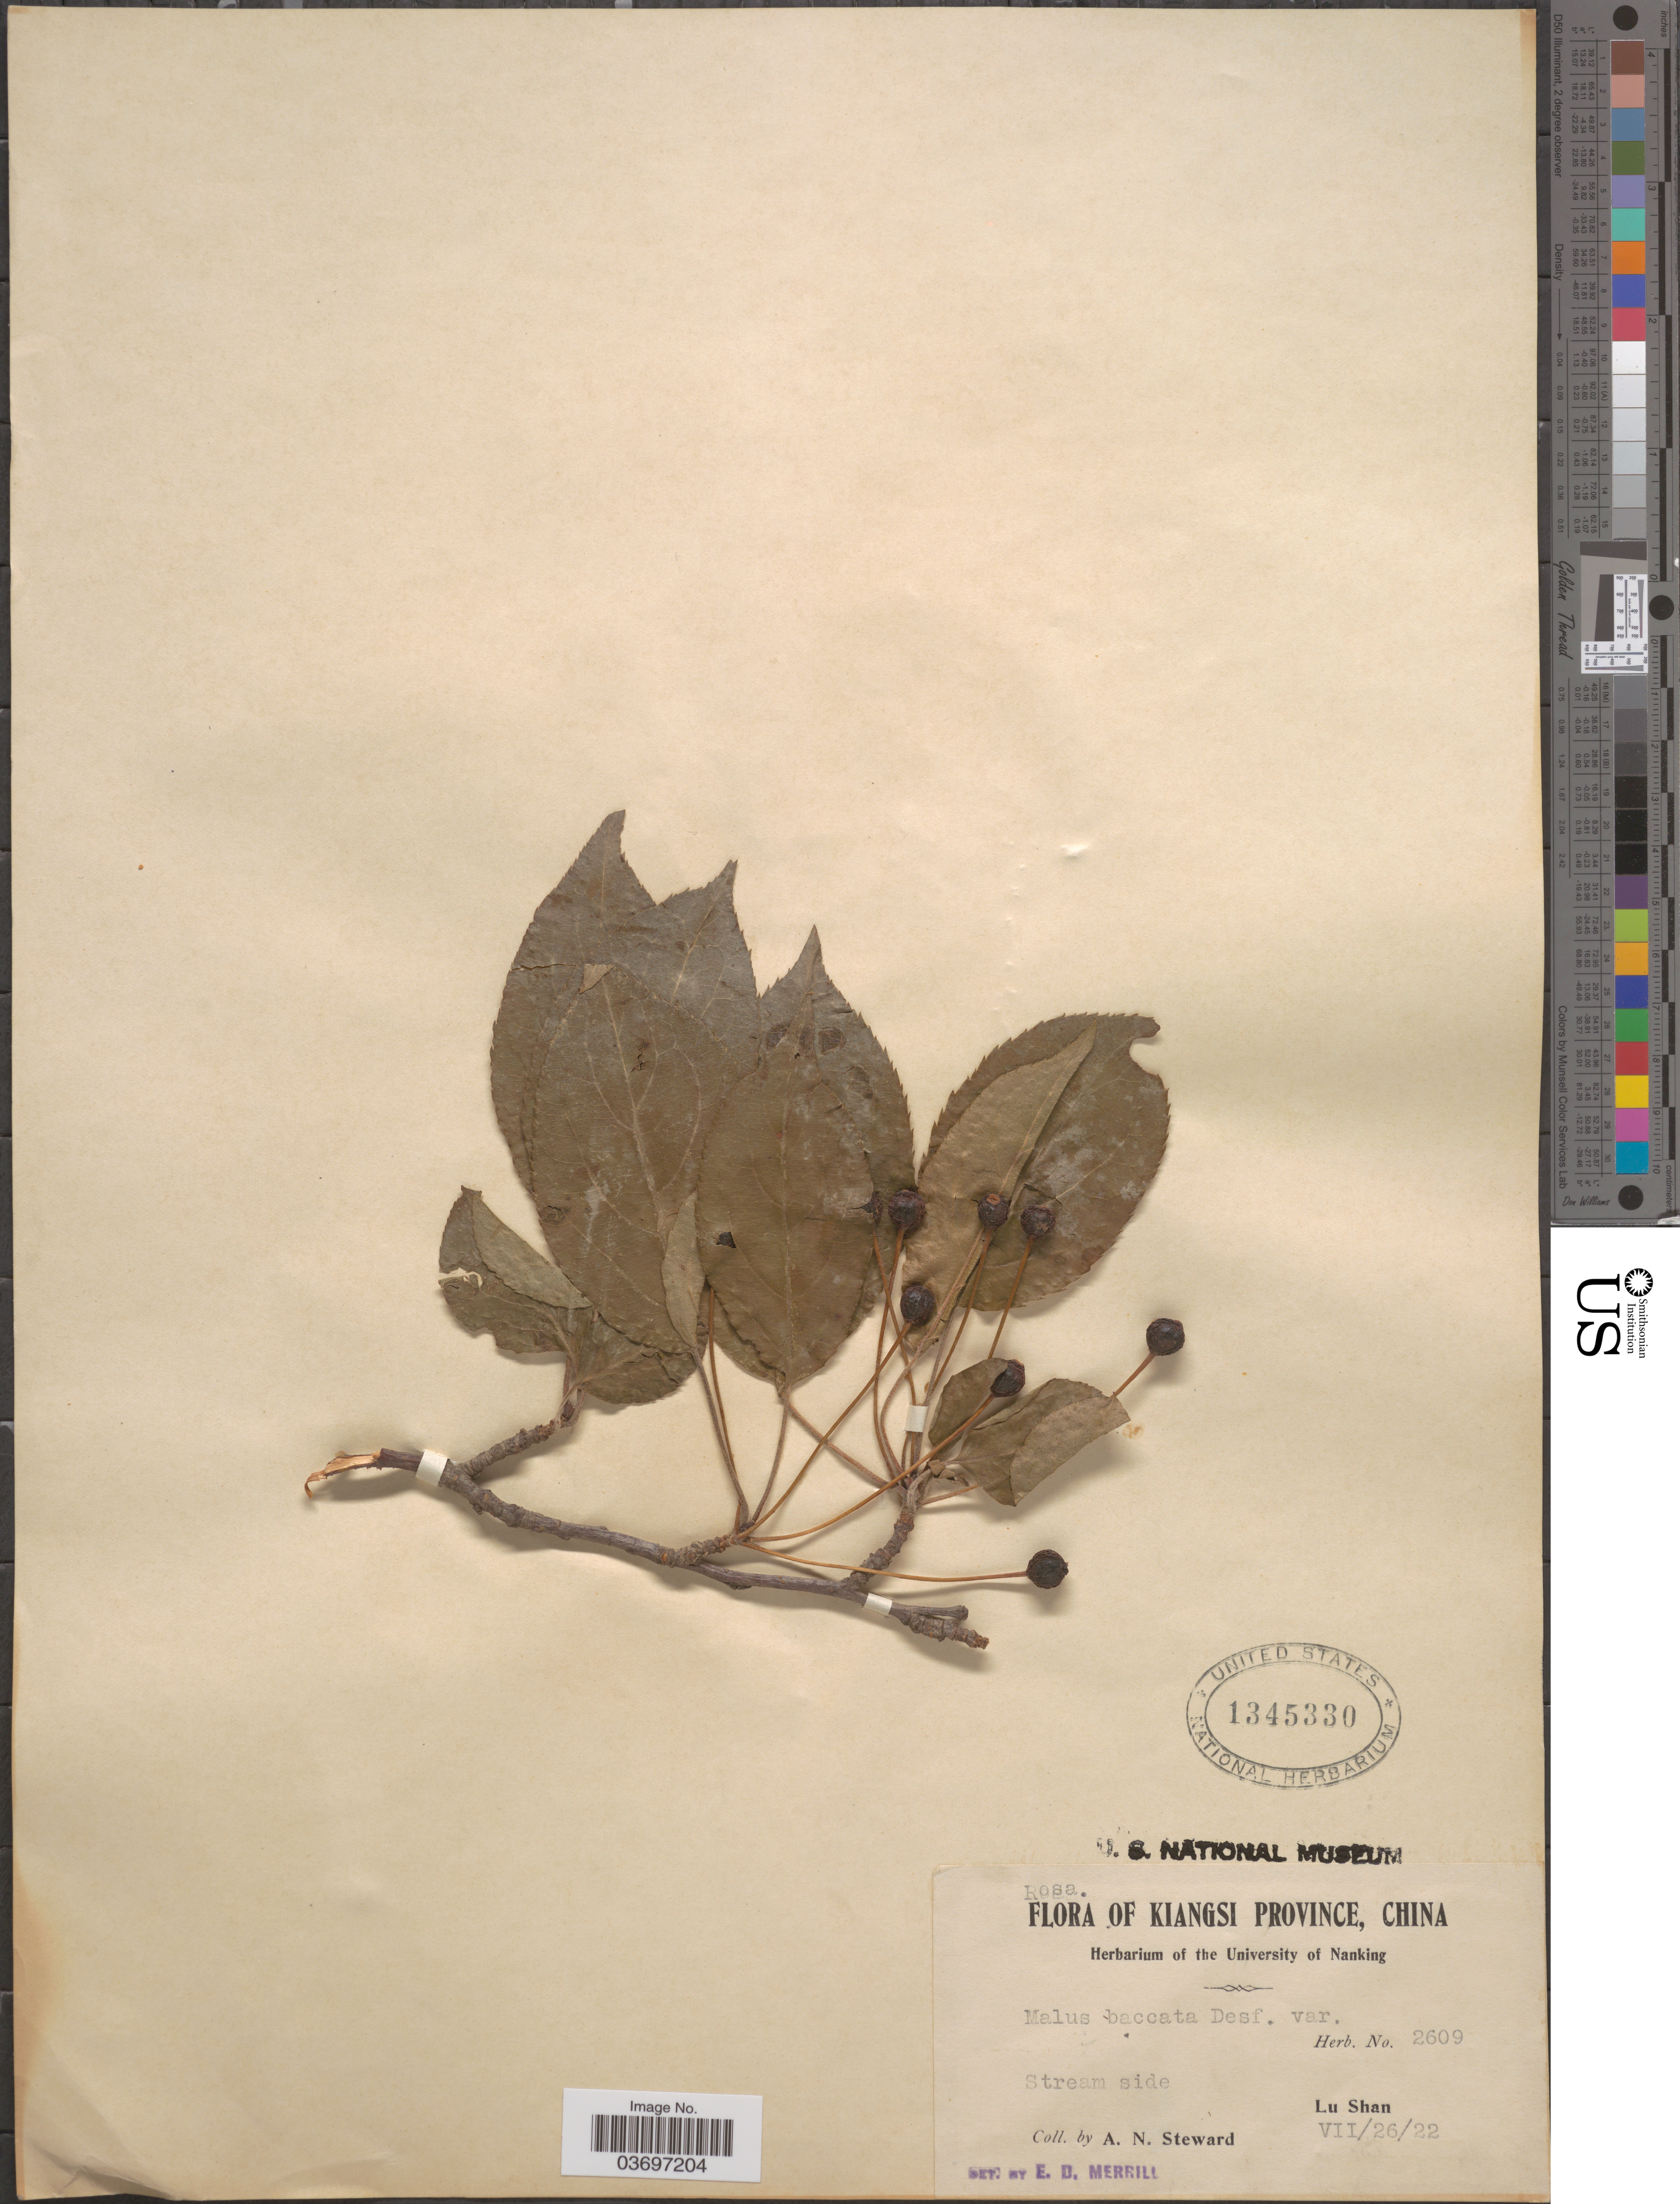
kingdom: Plantae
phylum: Tracheophyta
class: Magnoliopsida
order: Rosales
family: Rosaceae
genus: Malus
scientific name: Malus baccata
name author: (L.) Borkh.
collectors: A. N. Steward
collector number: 2609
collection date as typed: Transcribed d/m/y: 26/7/22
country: China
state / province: Jiangxi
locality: Kiangsi Province. Stream side. Lu Shan.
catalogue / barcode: US 1345330